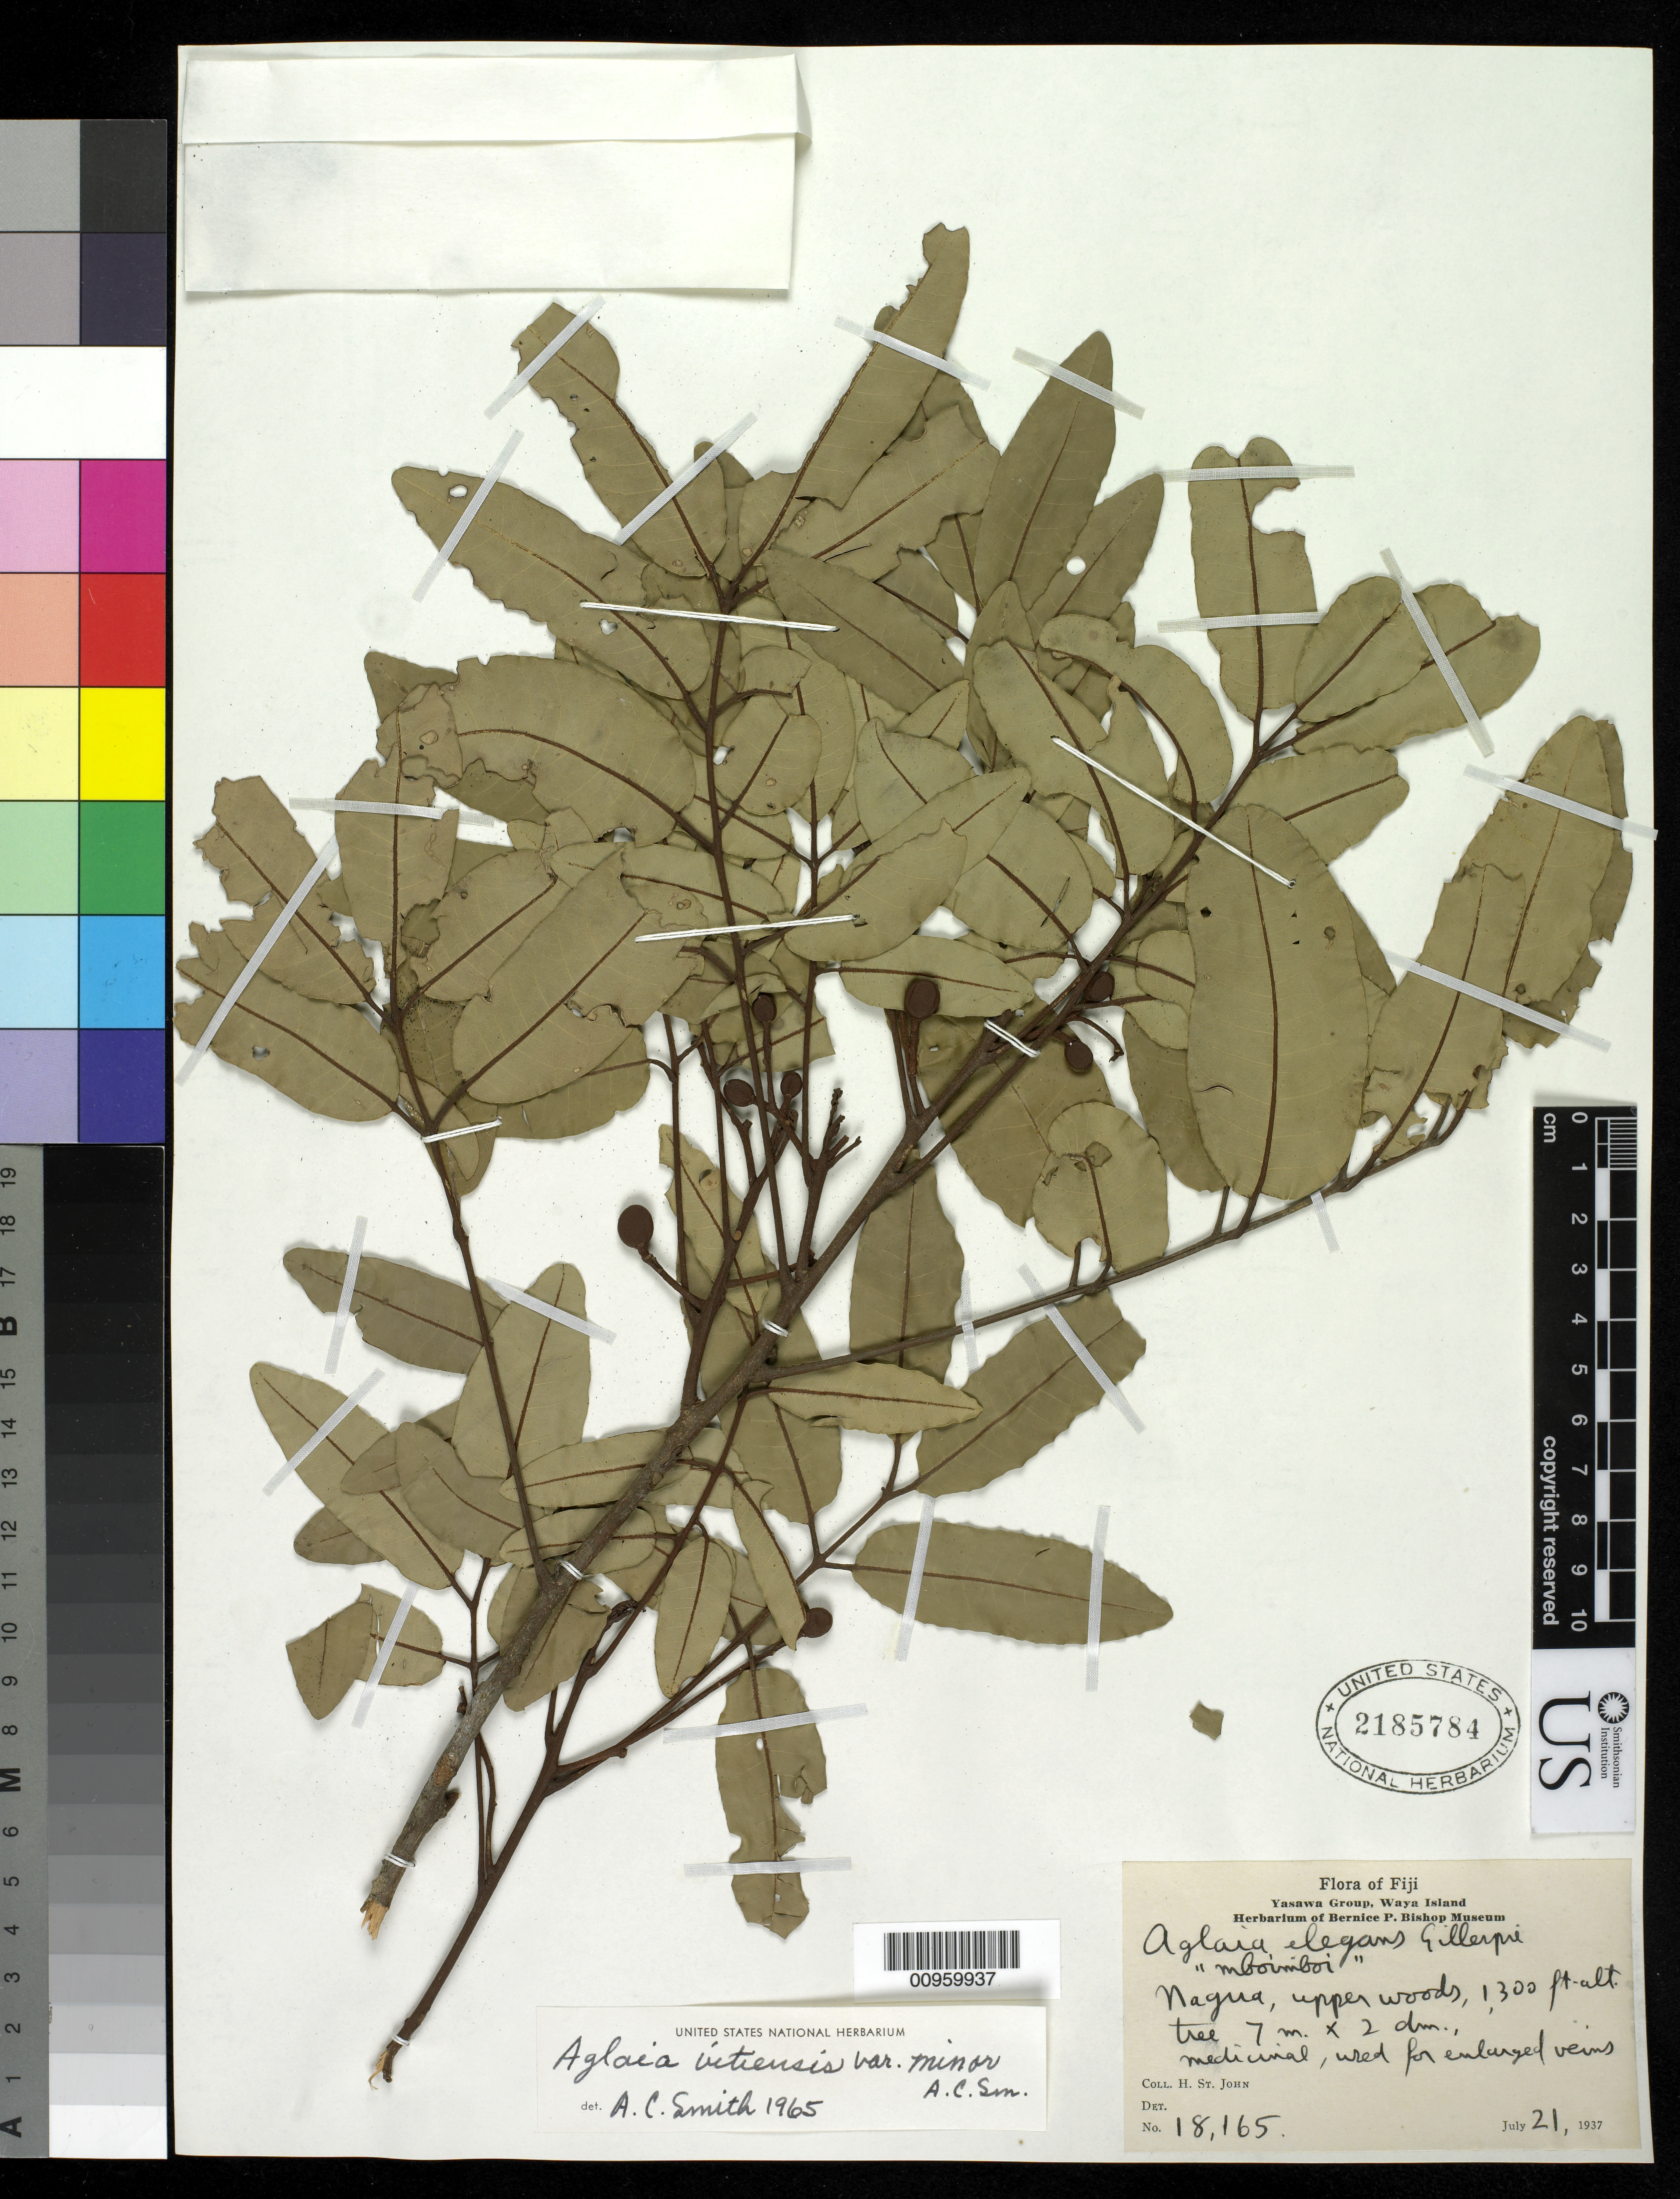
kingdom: Plantae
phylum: Tracheophyta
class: Magnoliopsida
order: Sapindales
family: Meliaceae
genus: Aglaia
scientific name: Aglaia vitiensis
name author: A.C. Sm.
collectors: H. St. John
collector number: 18165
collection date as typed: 21 Jul 1937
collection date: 1937-07-21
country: Fiji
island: Waya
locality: Nagua, upper woods.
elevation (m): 396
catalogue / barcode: US 2185784